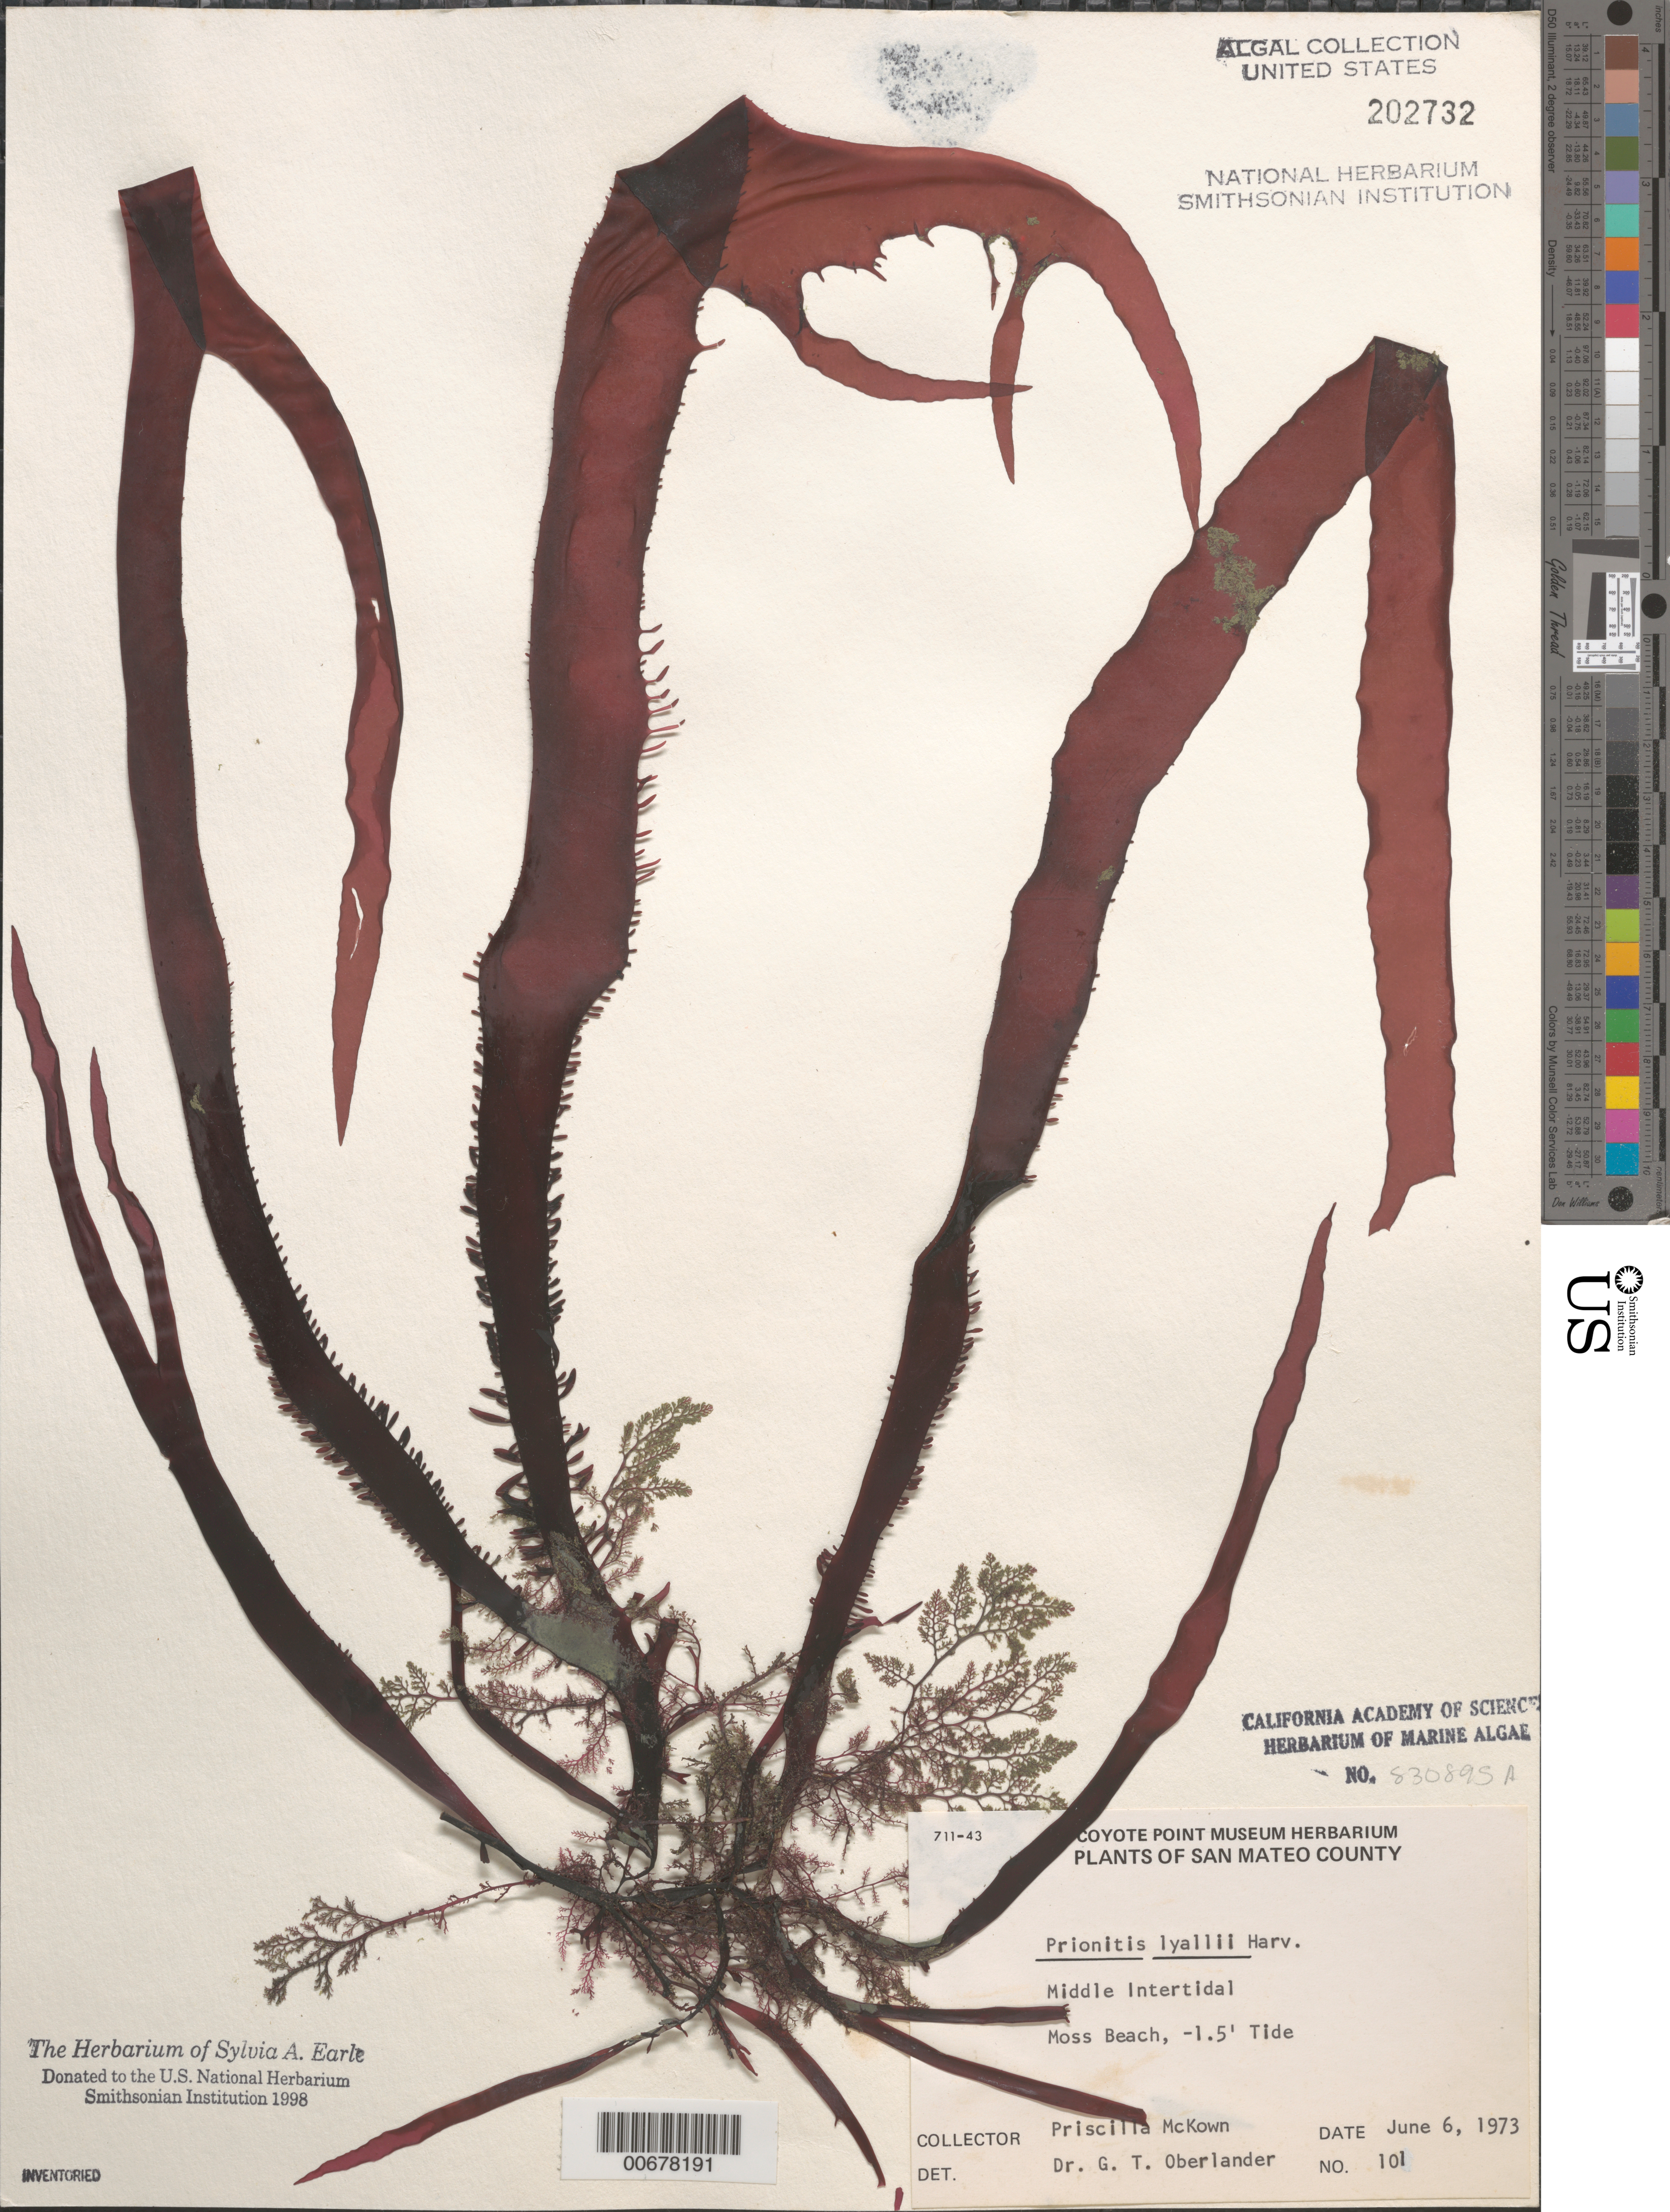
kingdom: Plantae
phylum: Rhodophyta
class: Florideophyceae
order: Cryptonemiales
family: Cryptonemiaceae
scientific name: Prionitis sternbergii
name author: (C. Agardh) J. Agardh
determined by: Algae name updating Project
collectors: P. McKown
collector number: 101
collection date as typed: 06 Jun 1973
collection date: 1973-06-06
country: United States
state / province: California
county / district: San Mateo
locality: Moss Beach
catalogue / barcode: US 202732